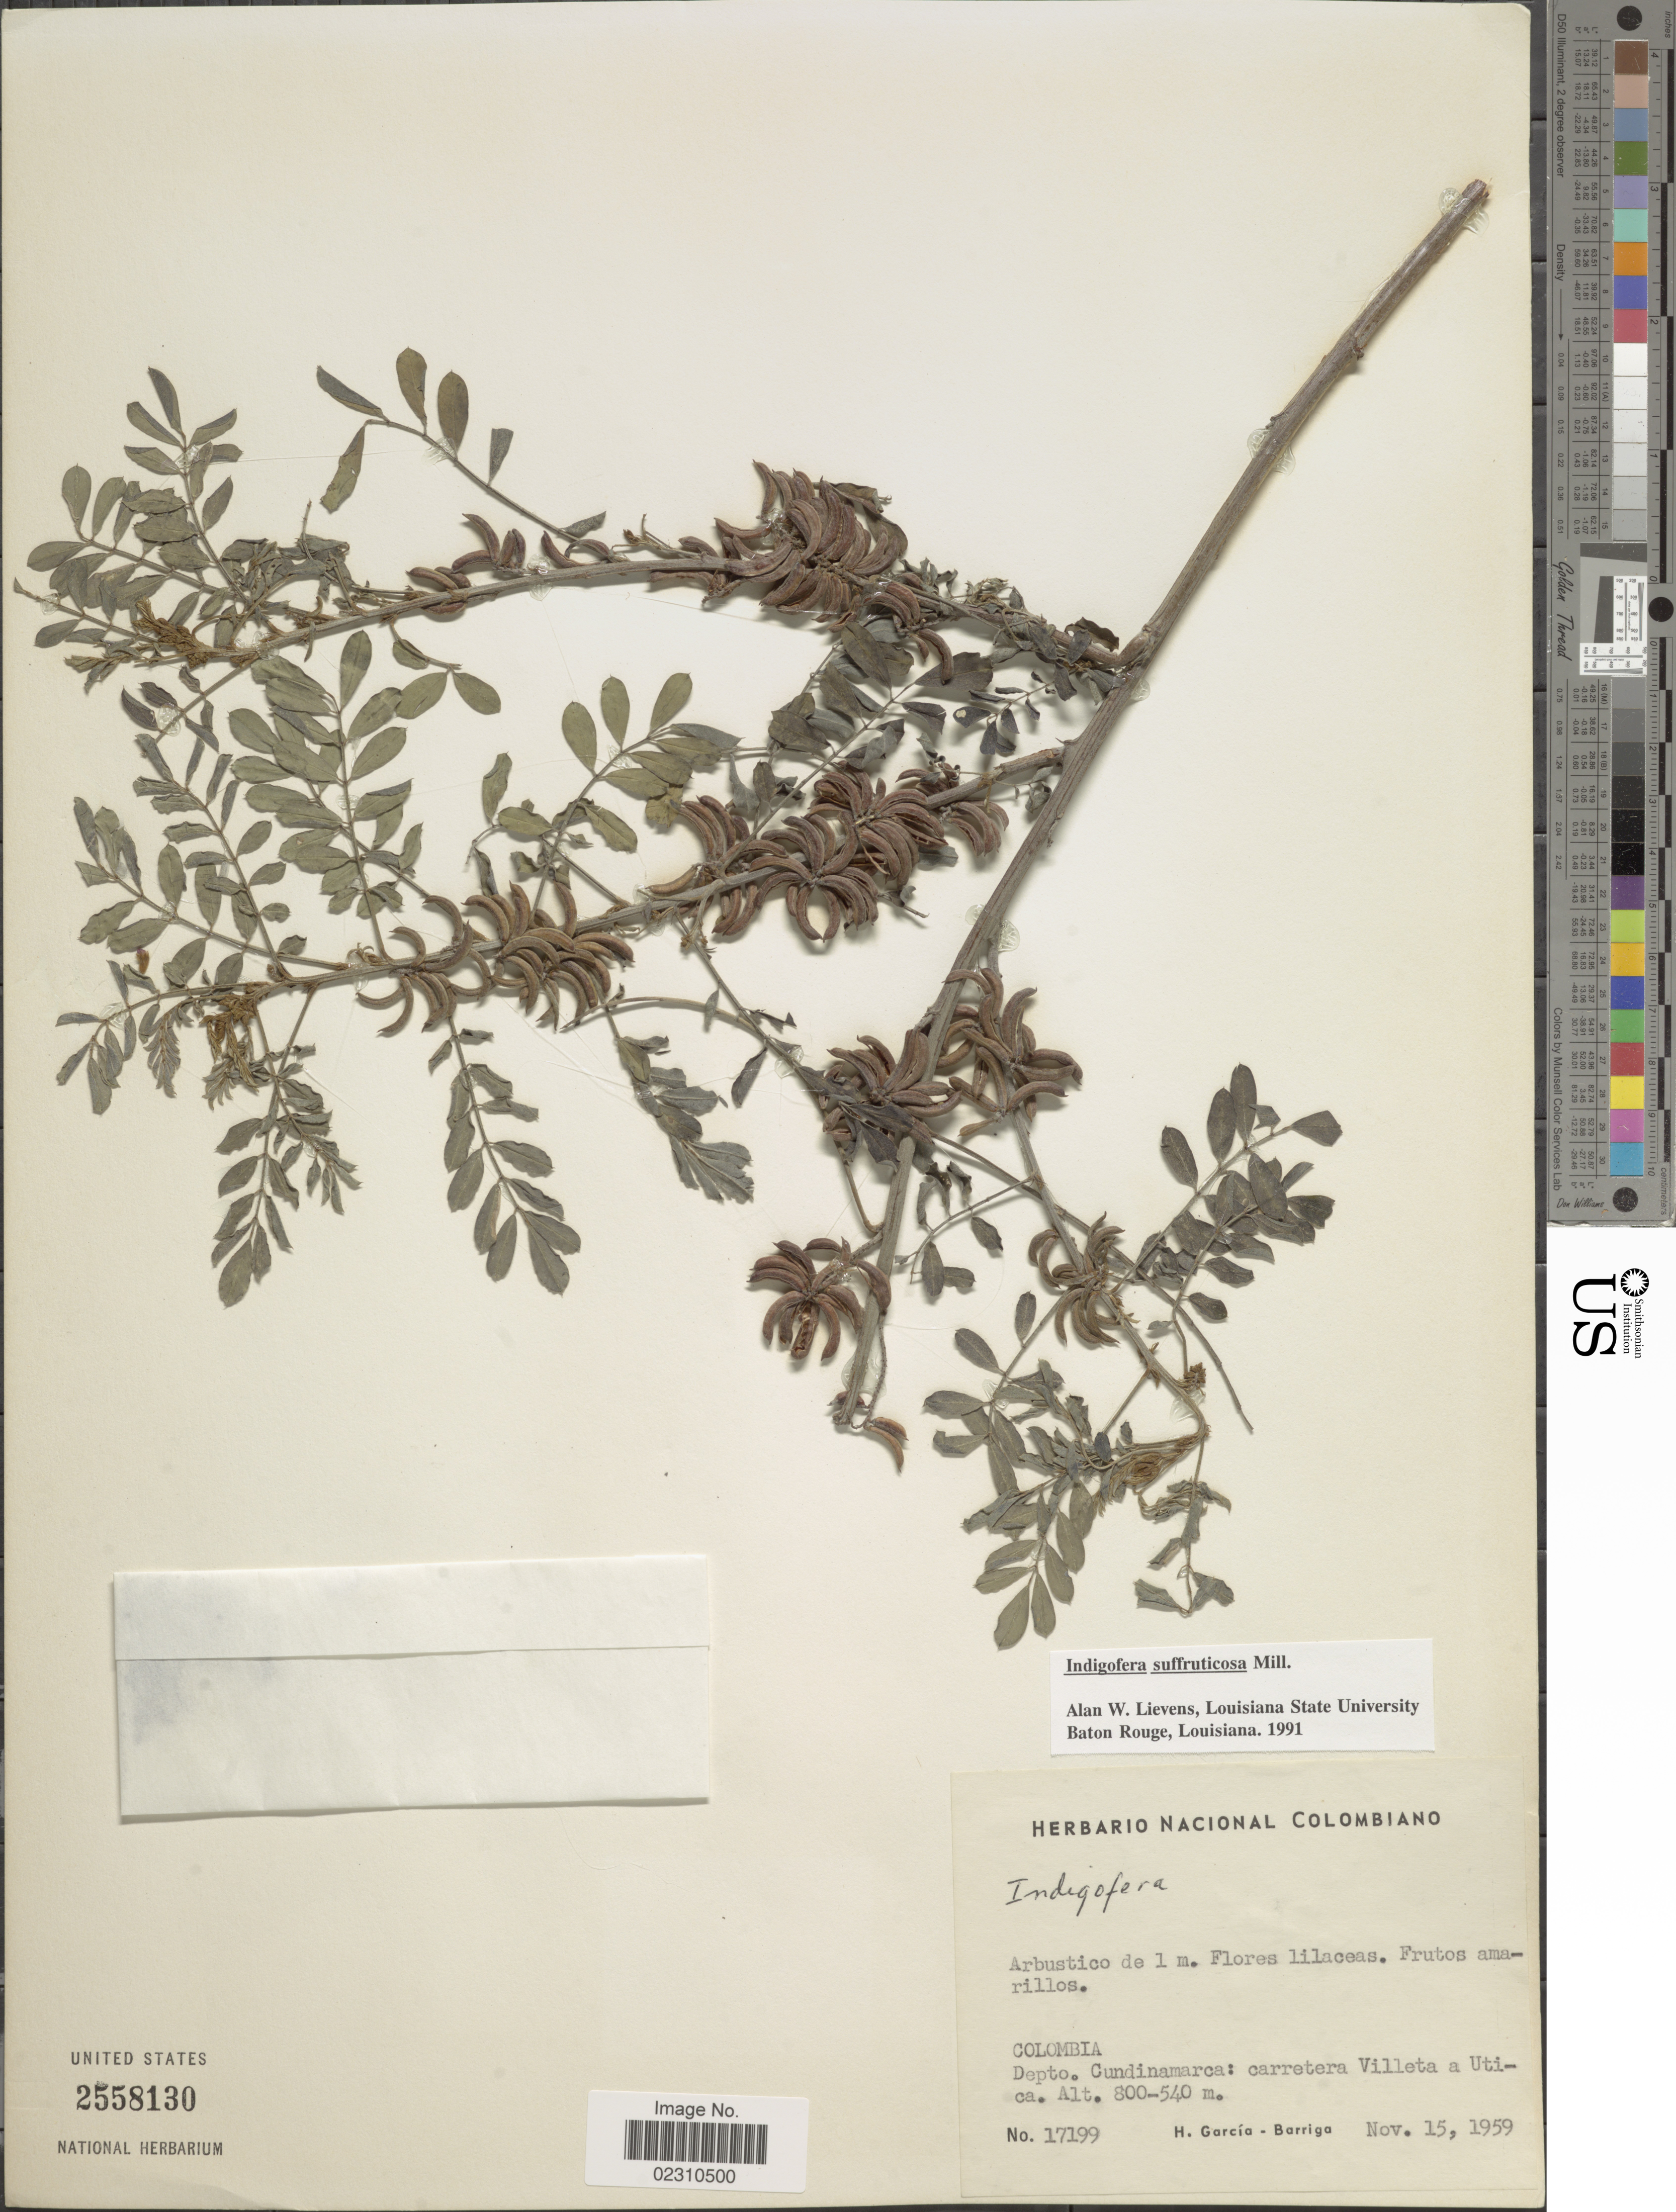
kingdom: Plantae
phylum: Tracheophyta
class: Magnoliopsida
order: Fabales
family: Fabaceae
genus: Indigofera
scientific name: Indigofera suffruticosa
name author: Mill.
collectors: H. García Barriga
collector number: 17199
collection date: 1959-11-15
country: Colombia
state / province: Cundinamarca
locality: Colombia, Depto. Cundinamarca, carretera Villeta a Utica.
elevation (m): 540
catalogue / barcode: US 2558130